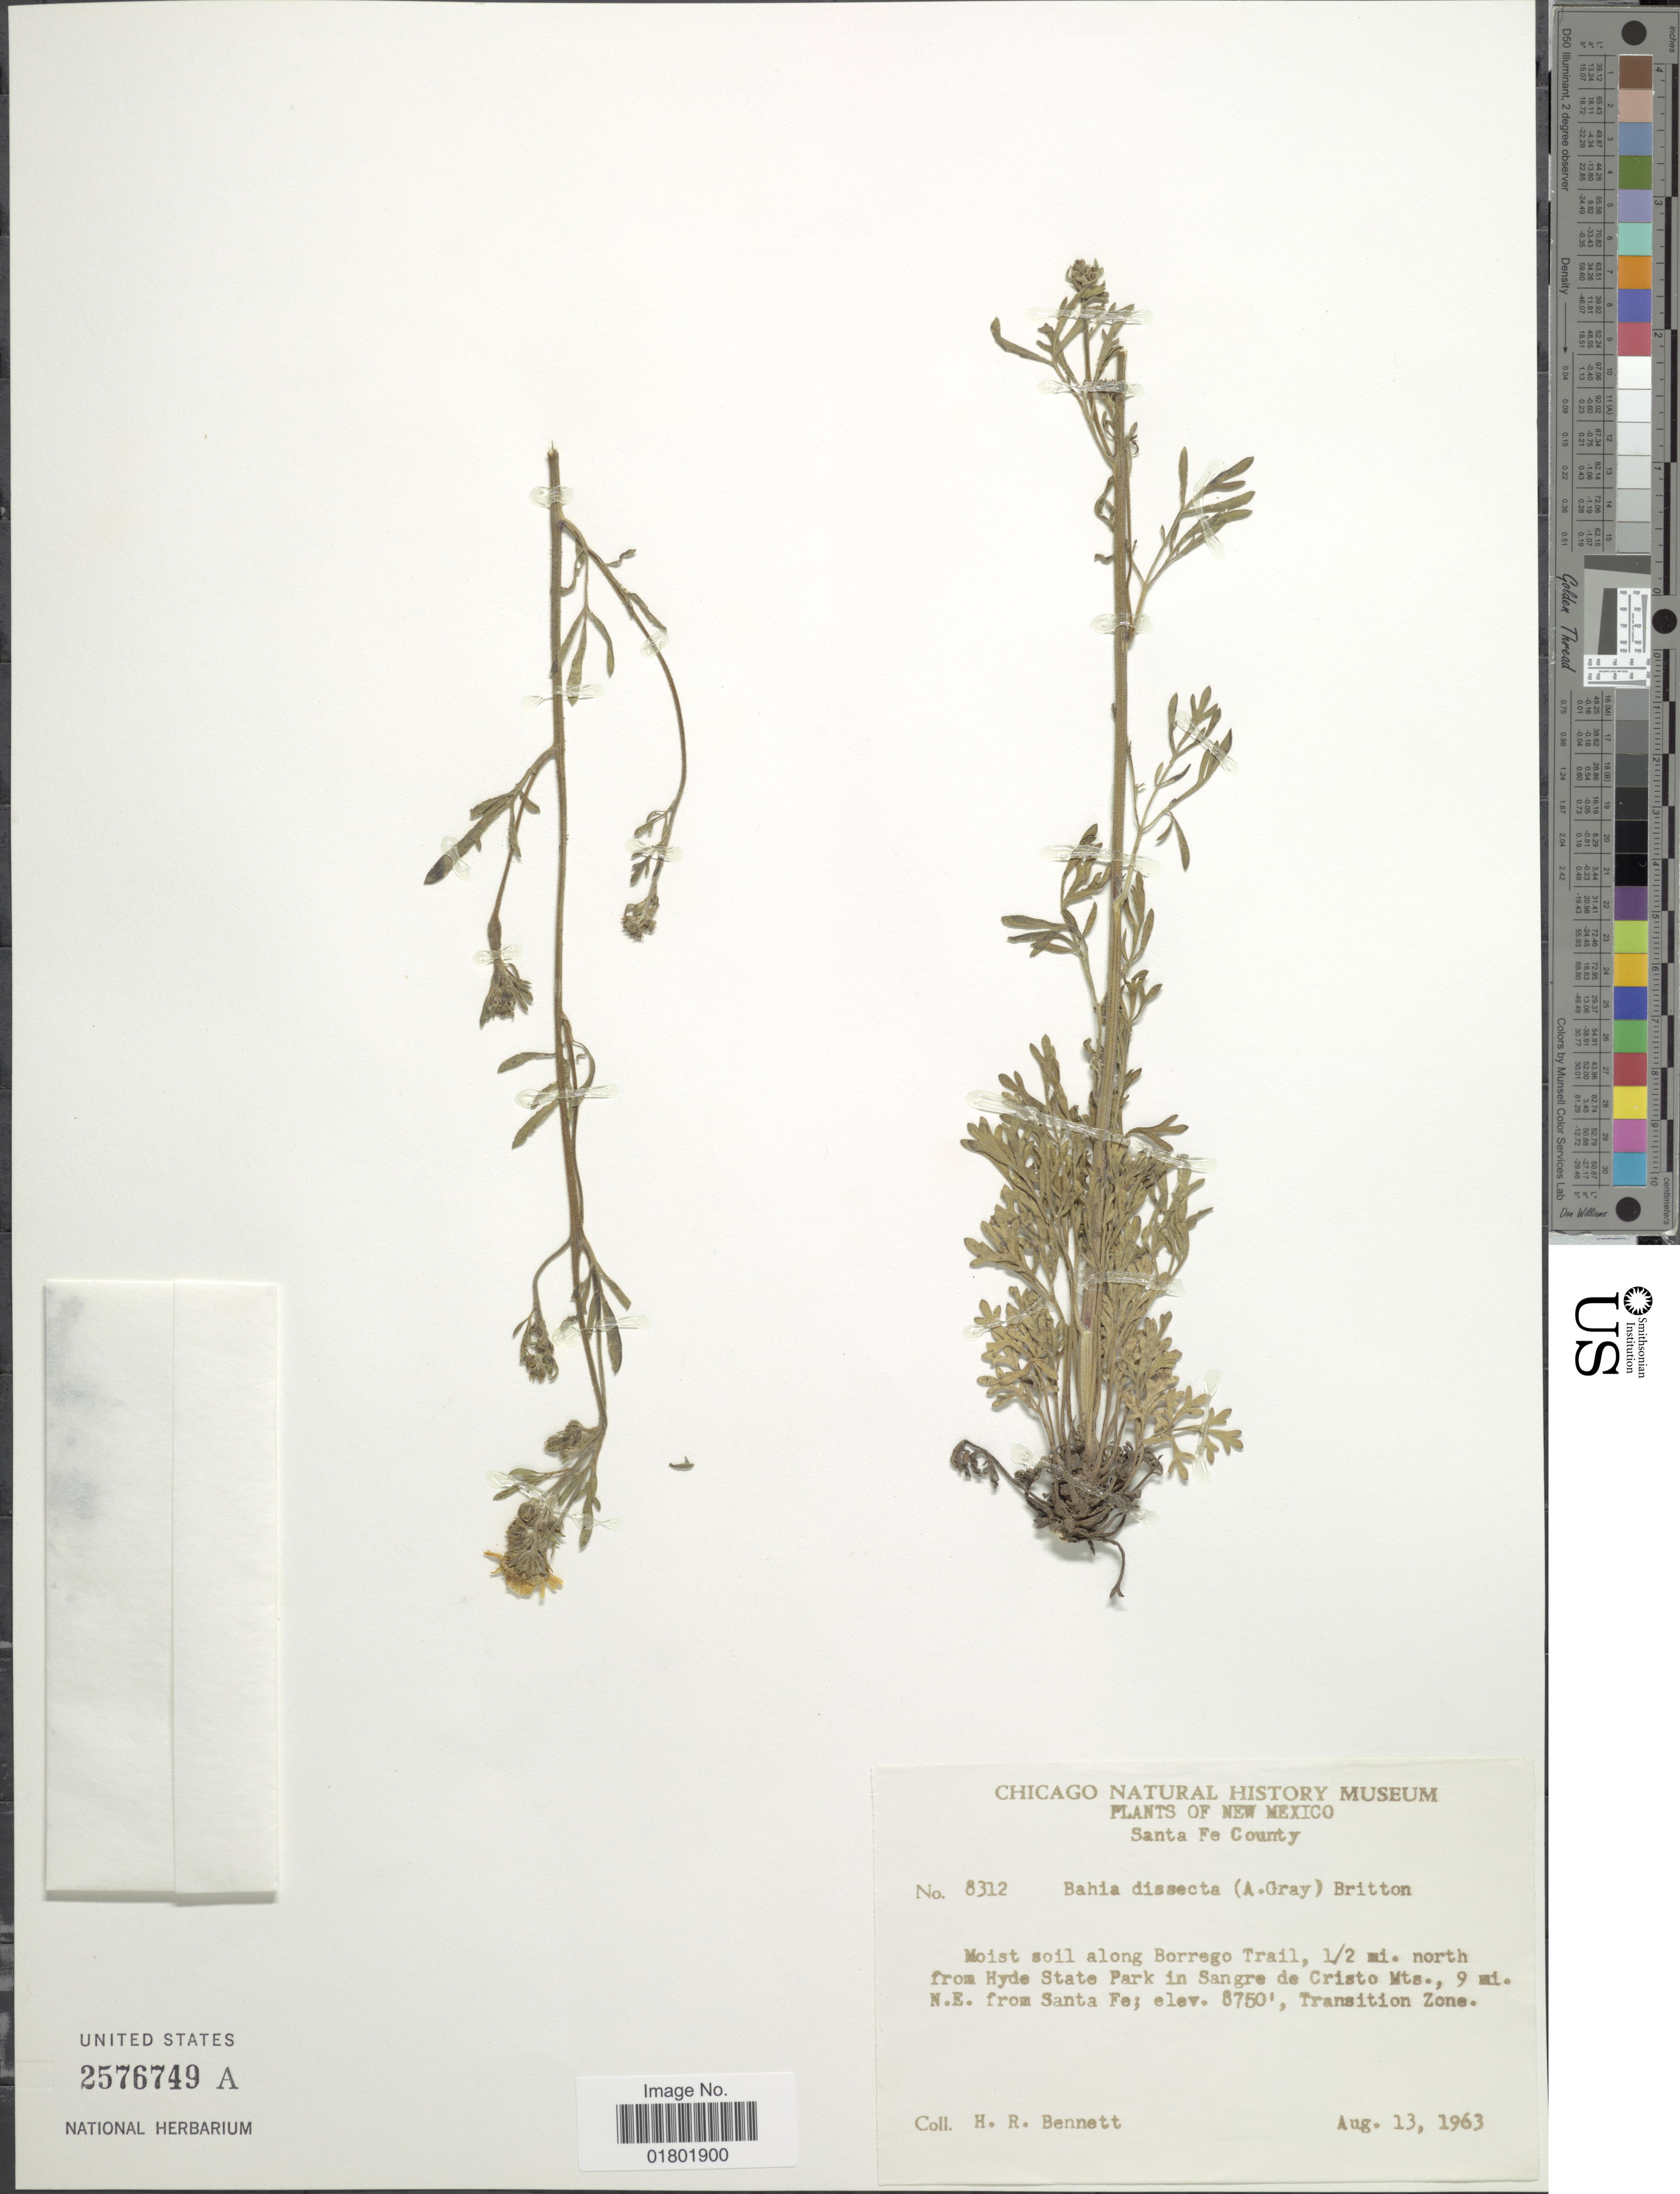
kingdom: Plantae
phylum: Tracheophyta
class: Magnoliopsida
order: Asterales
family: Asteraceae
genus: Bahia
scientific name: Bahia dissecta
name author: (A. Gray) Britton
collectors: H. R. Bennett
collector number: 8312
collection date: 1963-08-13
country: United States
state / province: New Mexico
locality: Santa Fe County, along Borrego Trail 1/2 mi. north from Hyde State Park in Sangre de Cristo Mts., 9 mi. N. E. from Santa Fe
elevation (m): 2667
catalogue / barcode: US 2576749A